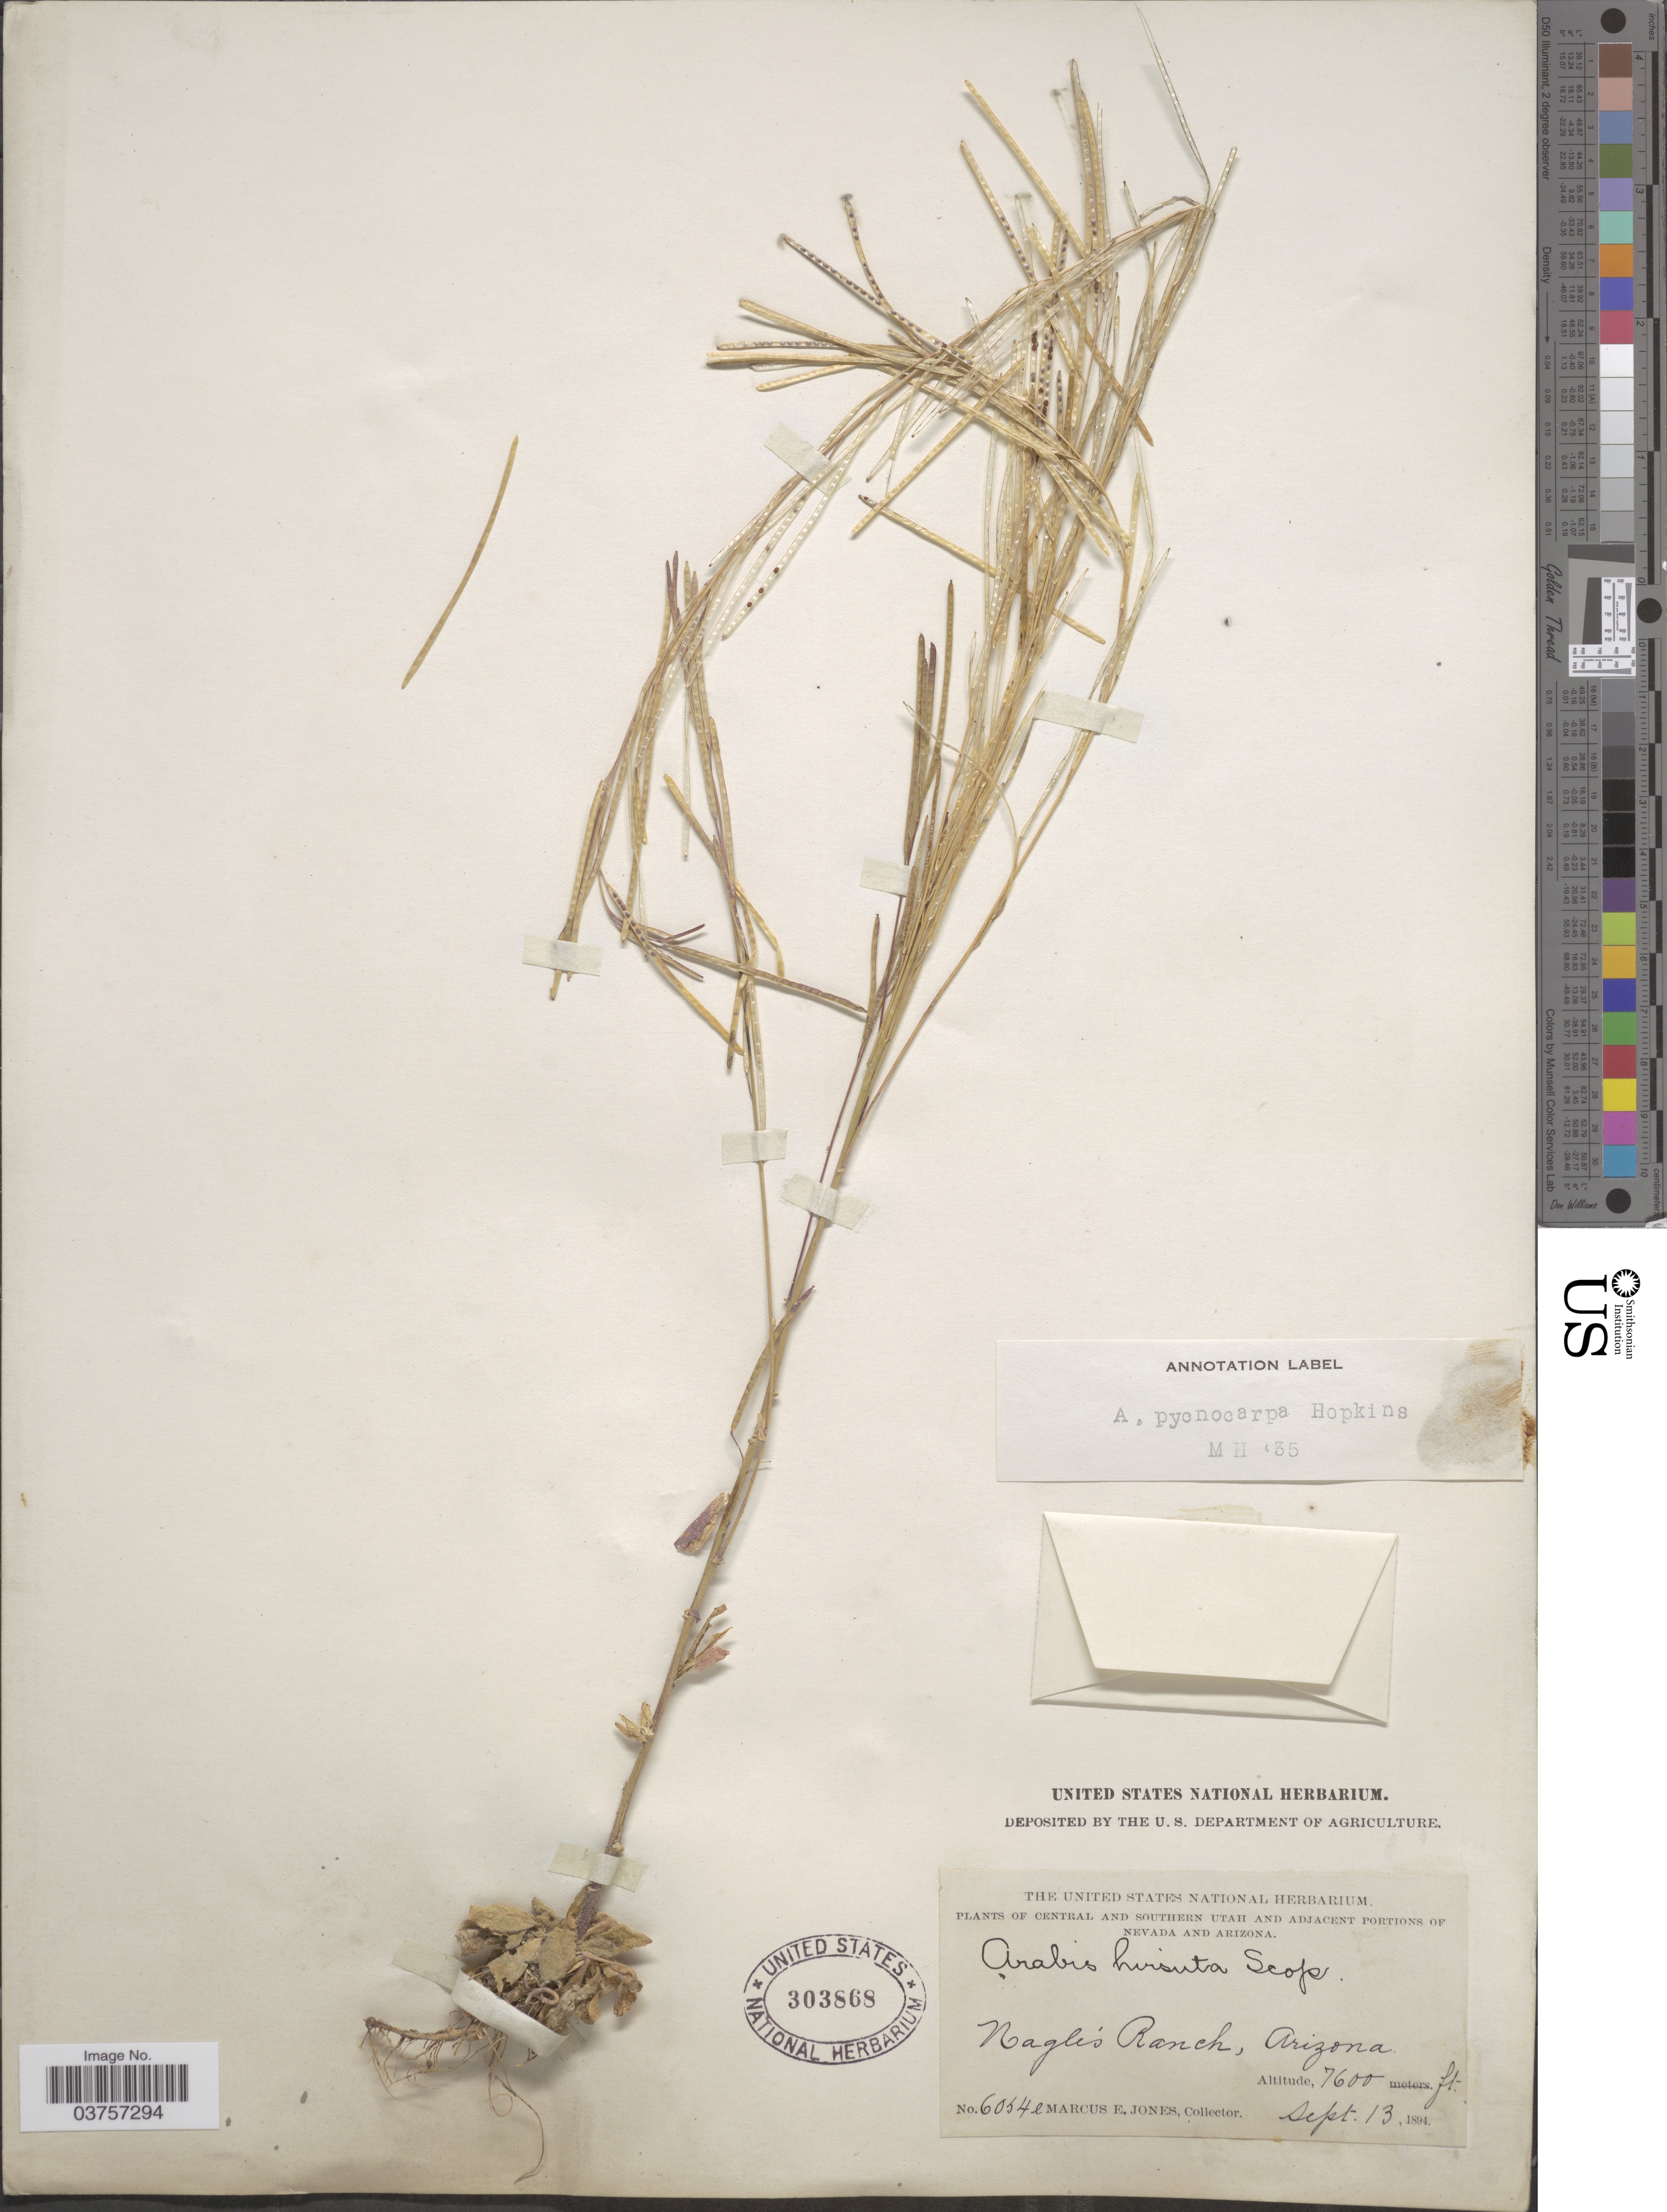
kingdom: Plantae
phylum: Tracheophyta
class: Magnoliopsida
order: Brassicales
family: Brassicaceae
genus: Arabis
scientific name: Arabis hirsuta var. pycnocarpa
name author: M. Hopkins & Rollins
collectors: M. E. Jones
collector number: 6054e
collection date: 1894-09-13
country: United States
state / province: Arizona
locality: Naglés Ranch.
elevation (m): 2316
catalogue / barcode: US 303868